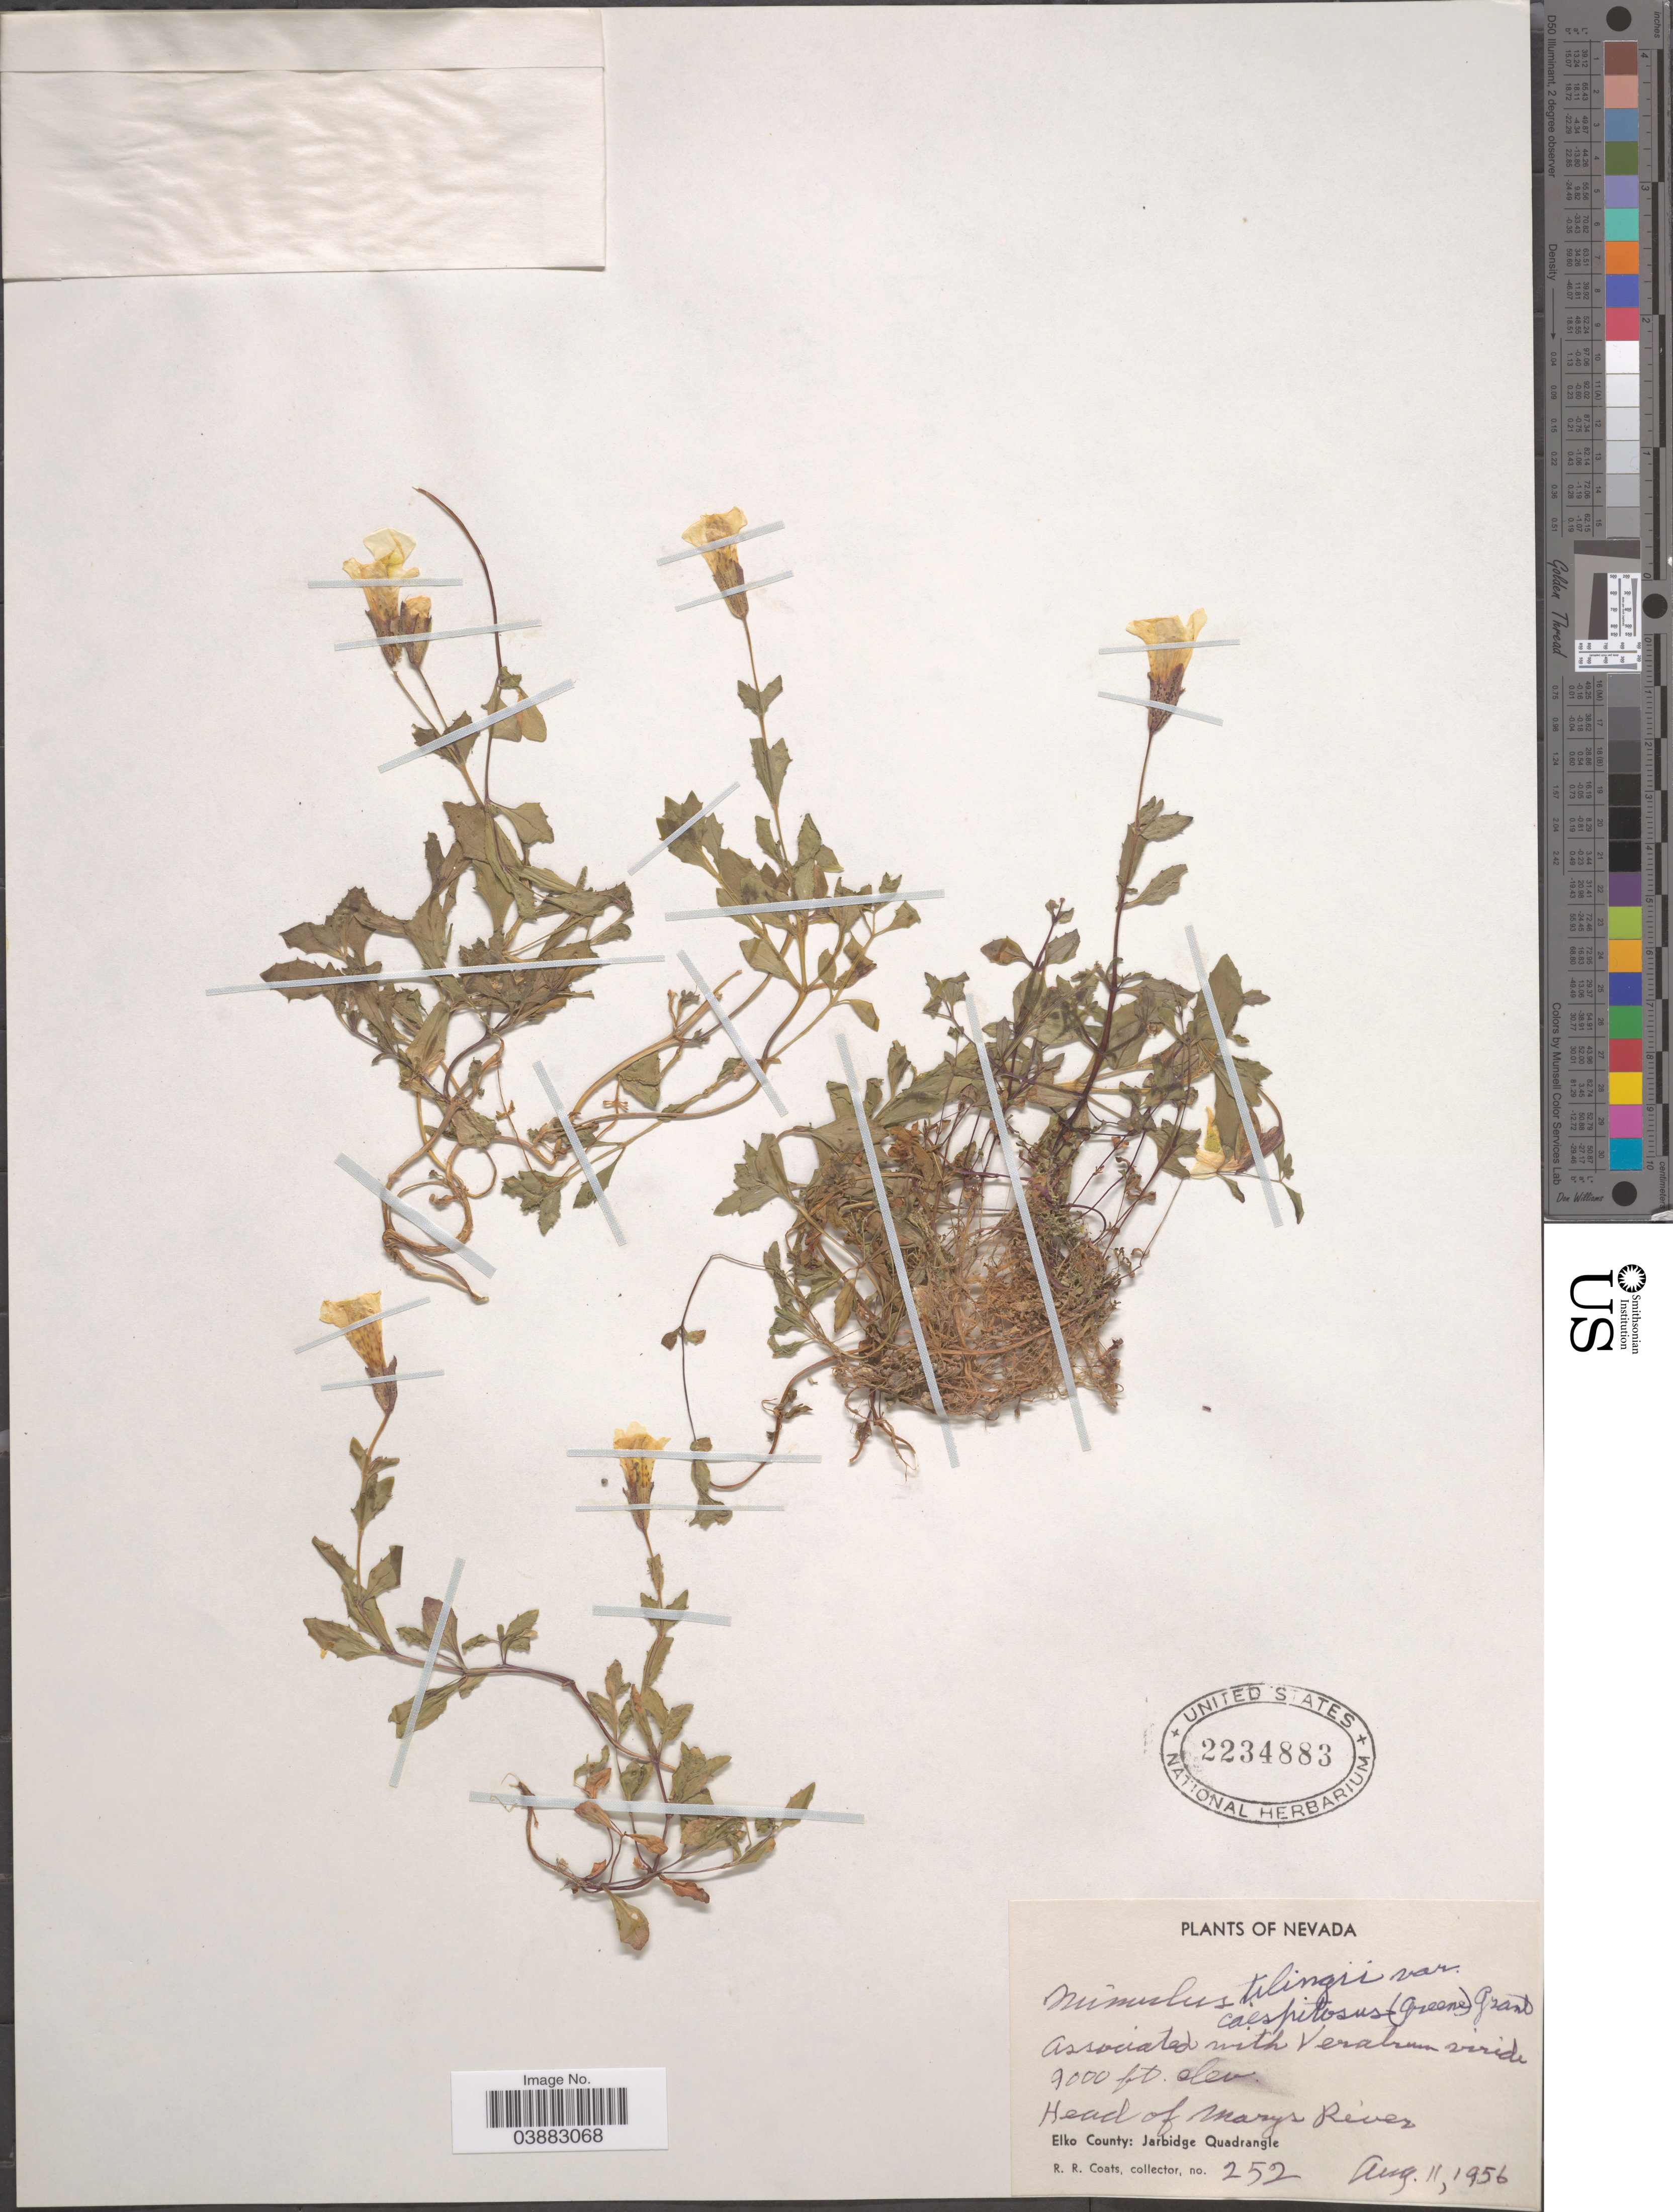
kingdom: Plantae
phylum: Tracheophyta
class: Magnoliopsida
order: Lamiales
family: Phrymaceae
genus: Mimulus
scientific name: Mimulus tilingii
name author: Regel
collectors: R. Coats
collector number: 252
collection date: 1956-08-11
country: United States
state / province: Nevada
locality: Head of marys River. Elko County: Jarbidge Quadrangle.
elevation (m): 2743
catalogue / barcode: US 2234883